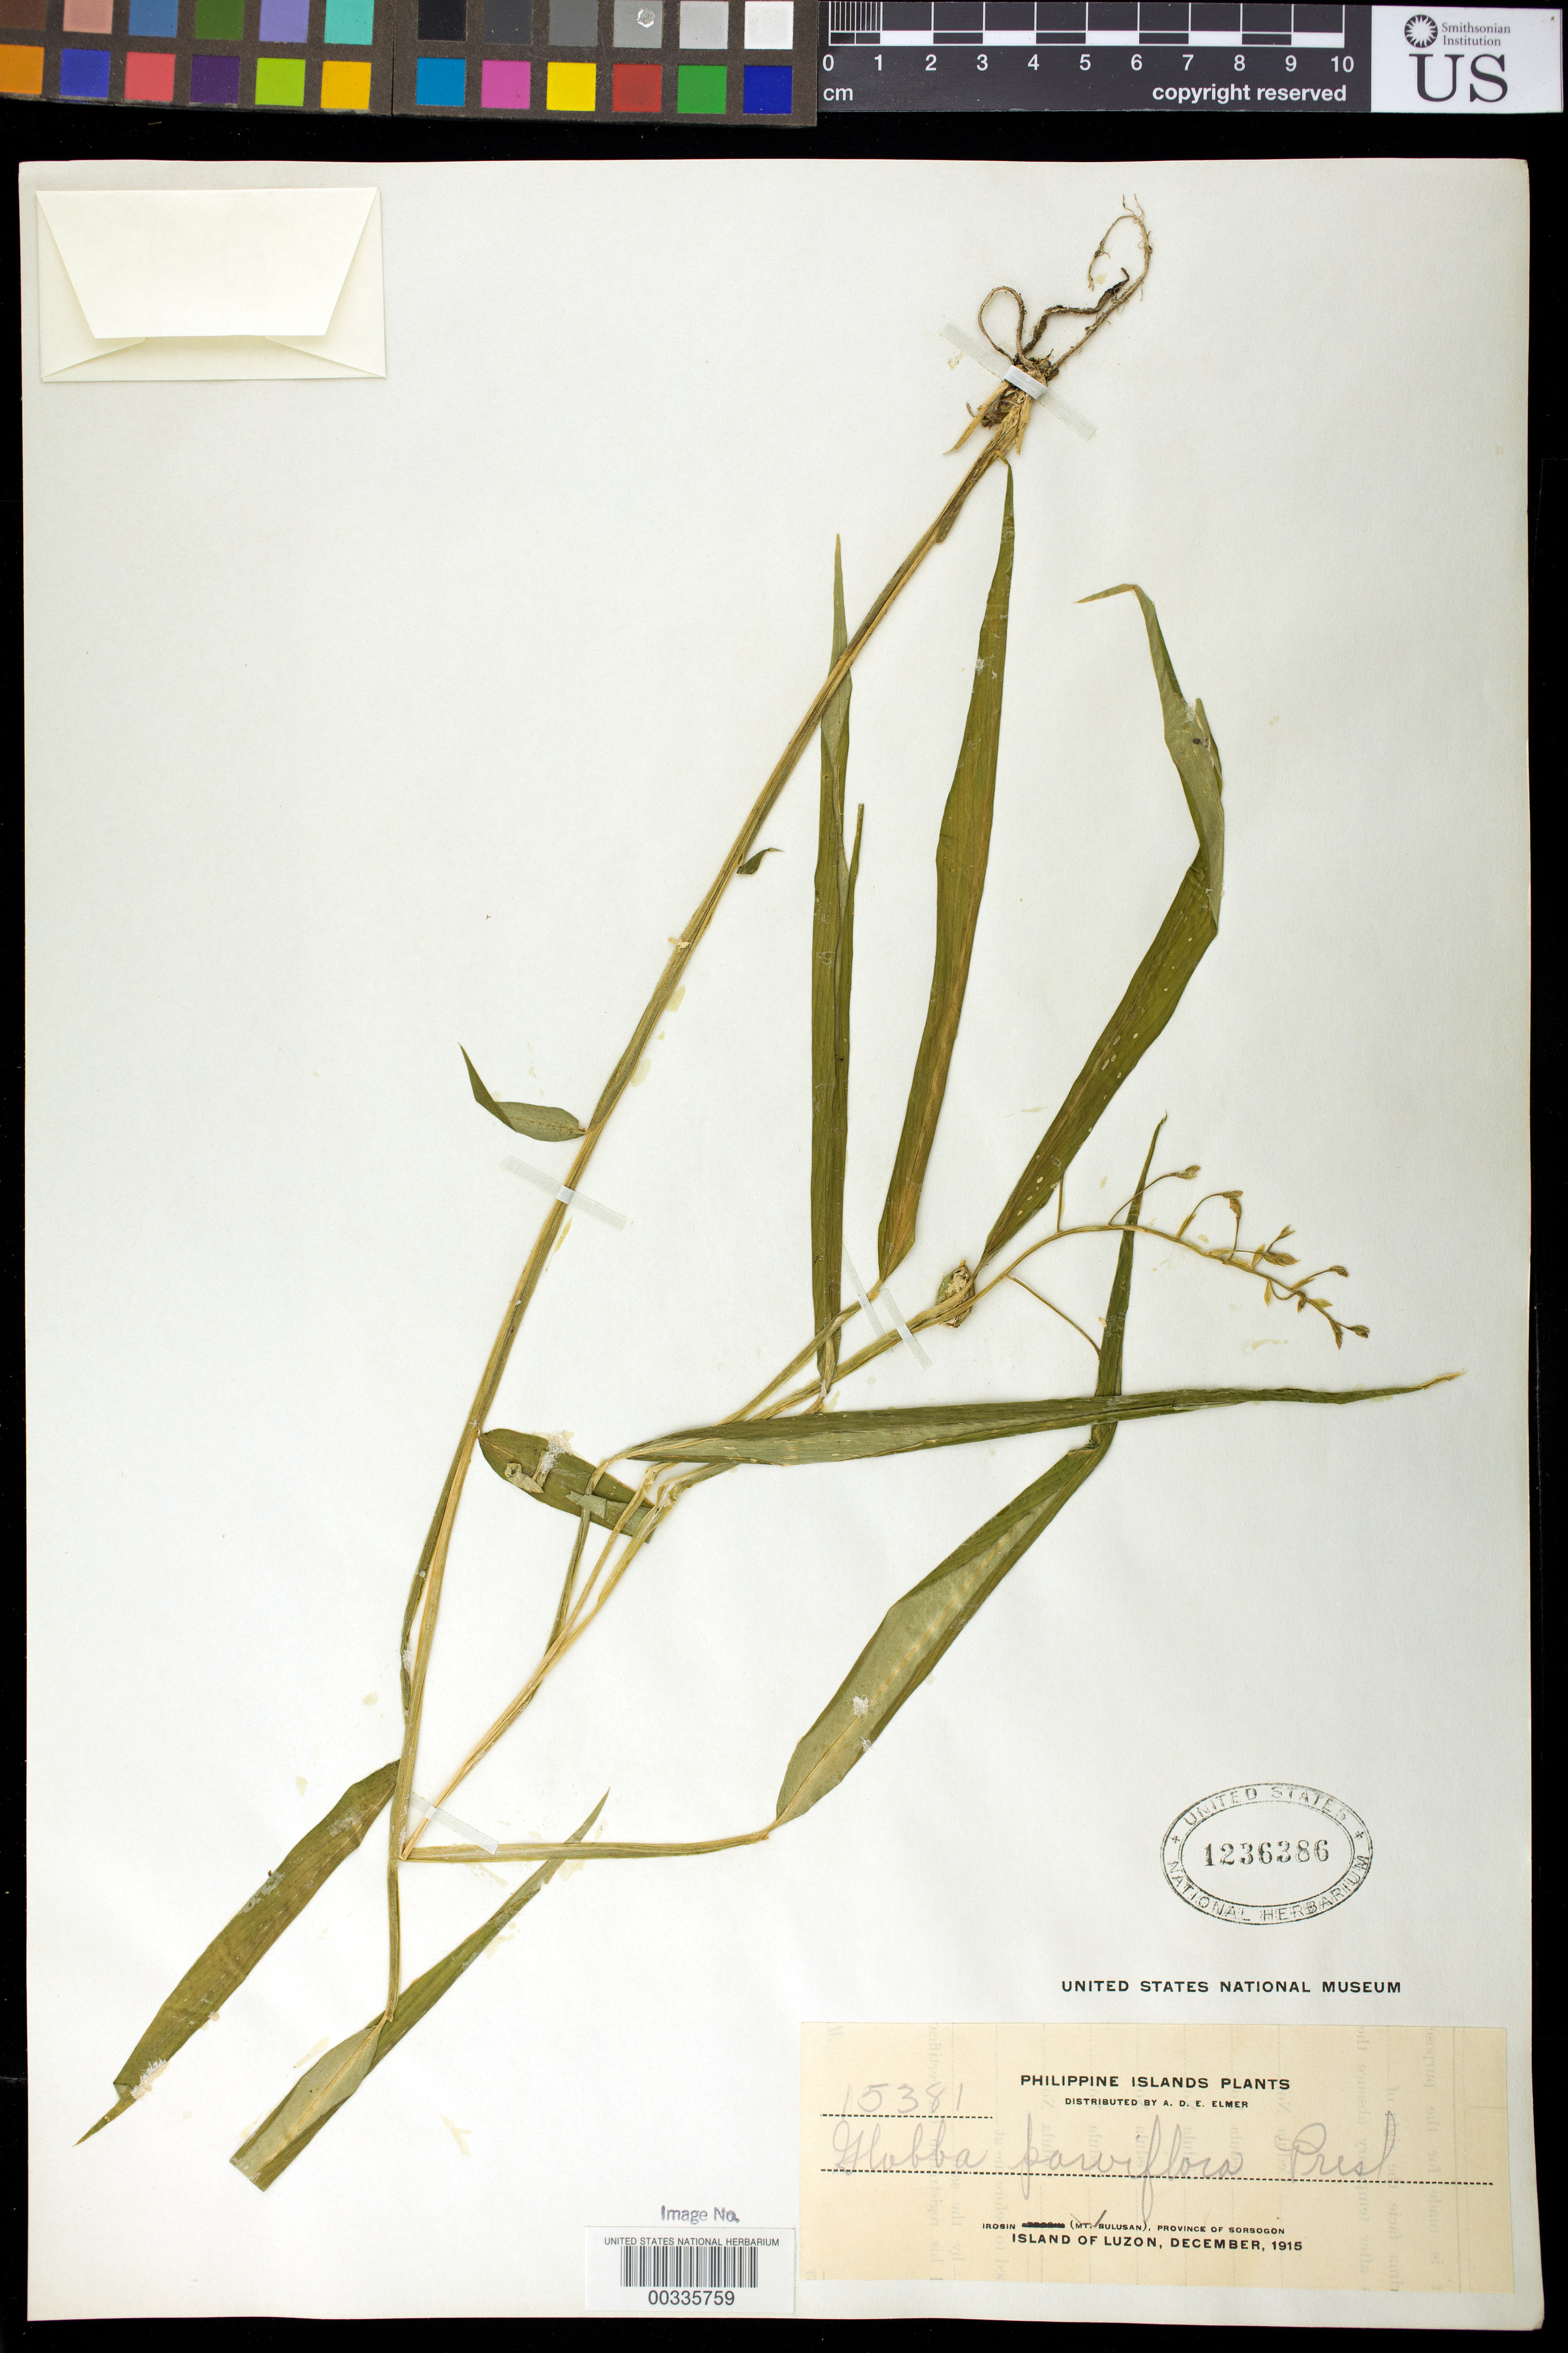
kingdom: Plantae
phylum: Tracheophyta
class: Liliopsida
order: Zingiberales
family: Zingiberaceae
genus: Globba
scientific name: Globba parviflora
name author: C. Presl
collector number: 15381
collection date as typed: Dec 1915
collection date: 1915-12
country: Philippines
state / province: Bicol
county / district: Sorsogon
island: Luzon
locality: Irosin (Mt. Bulusan)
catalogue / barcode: US 1236386